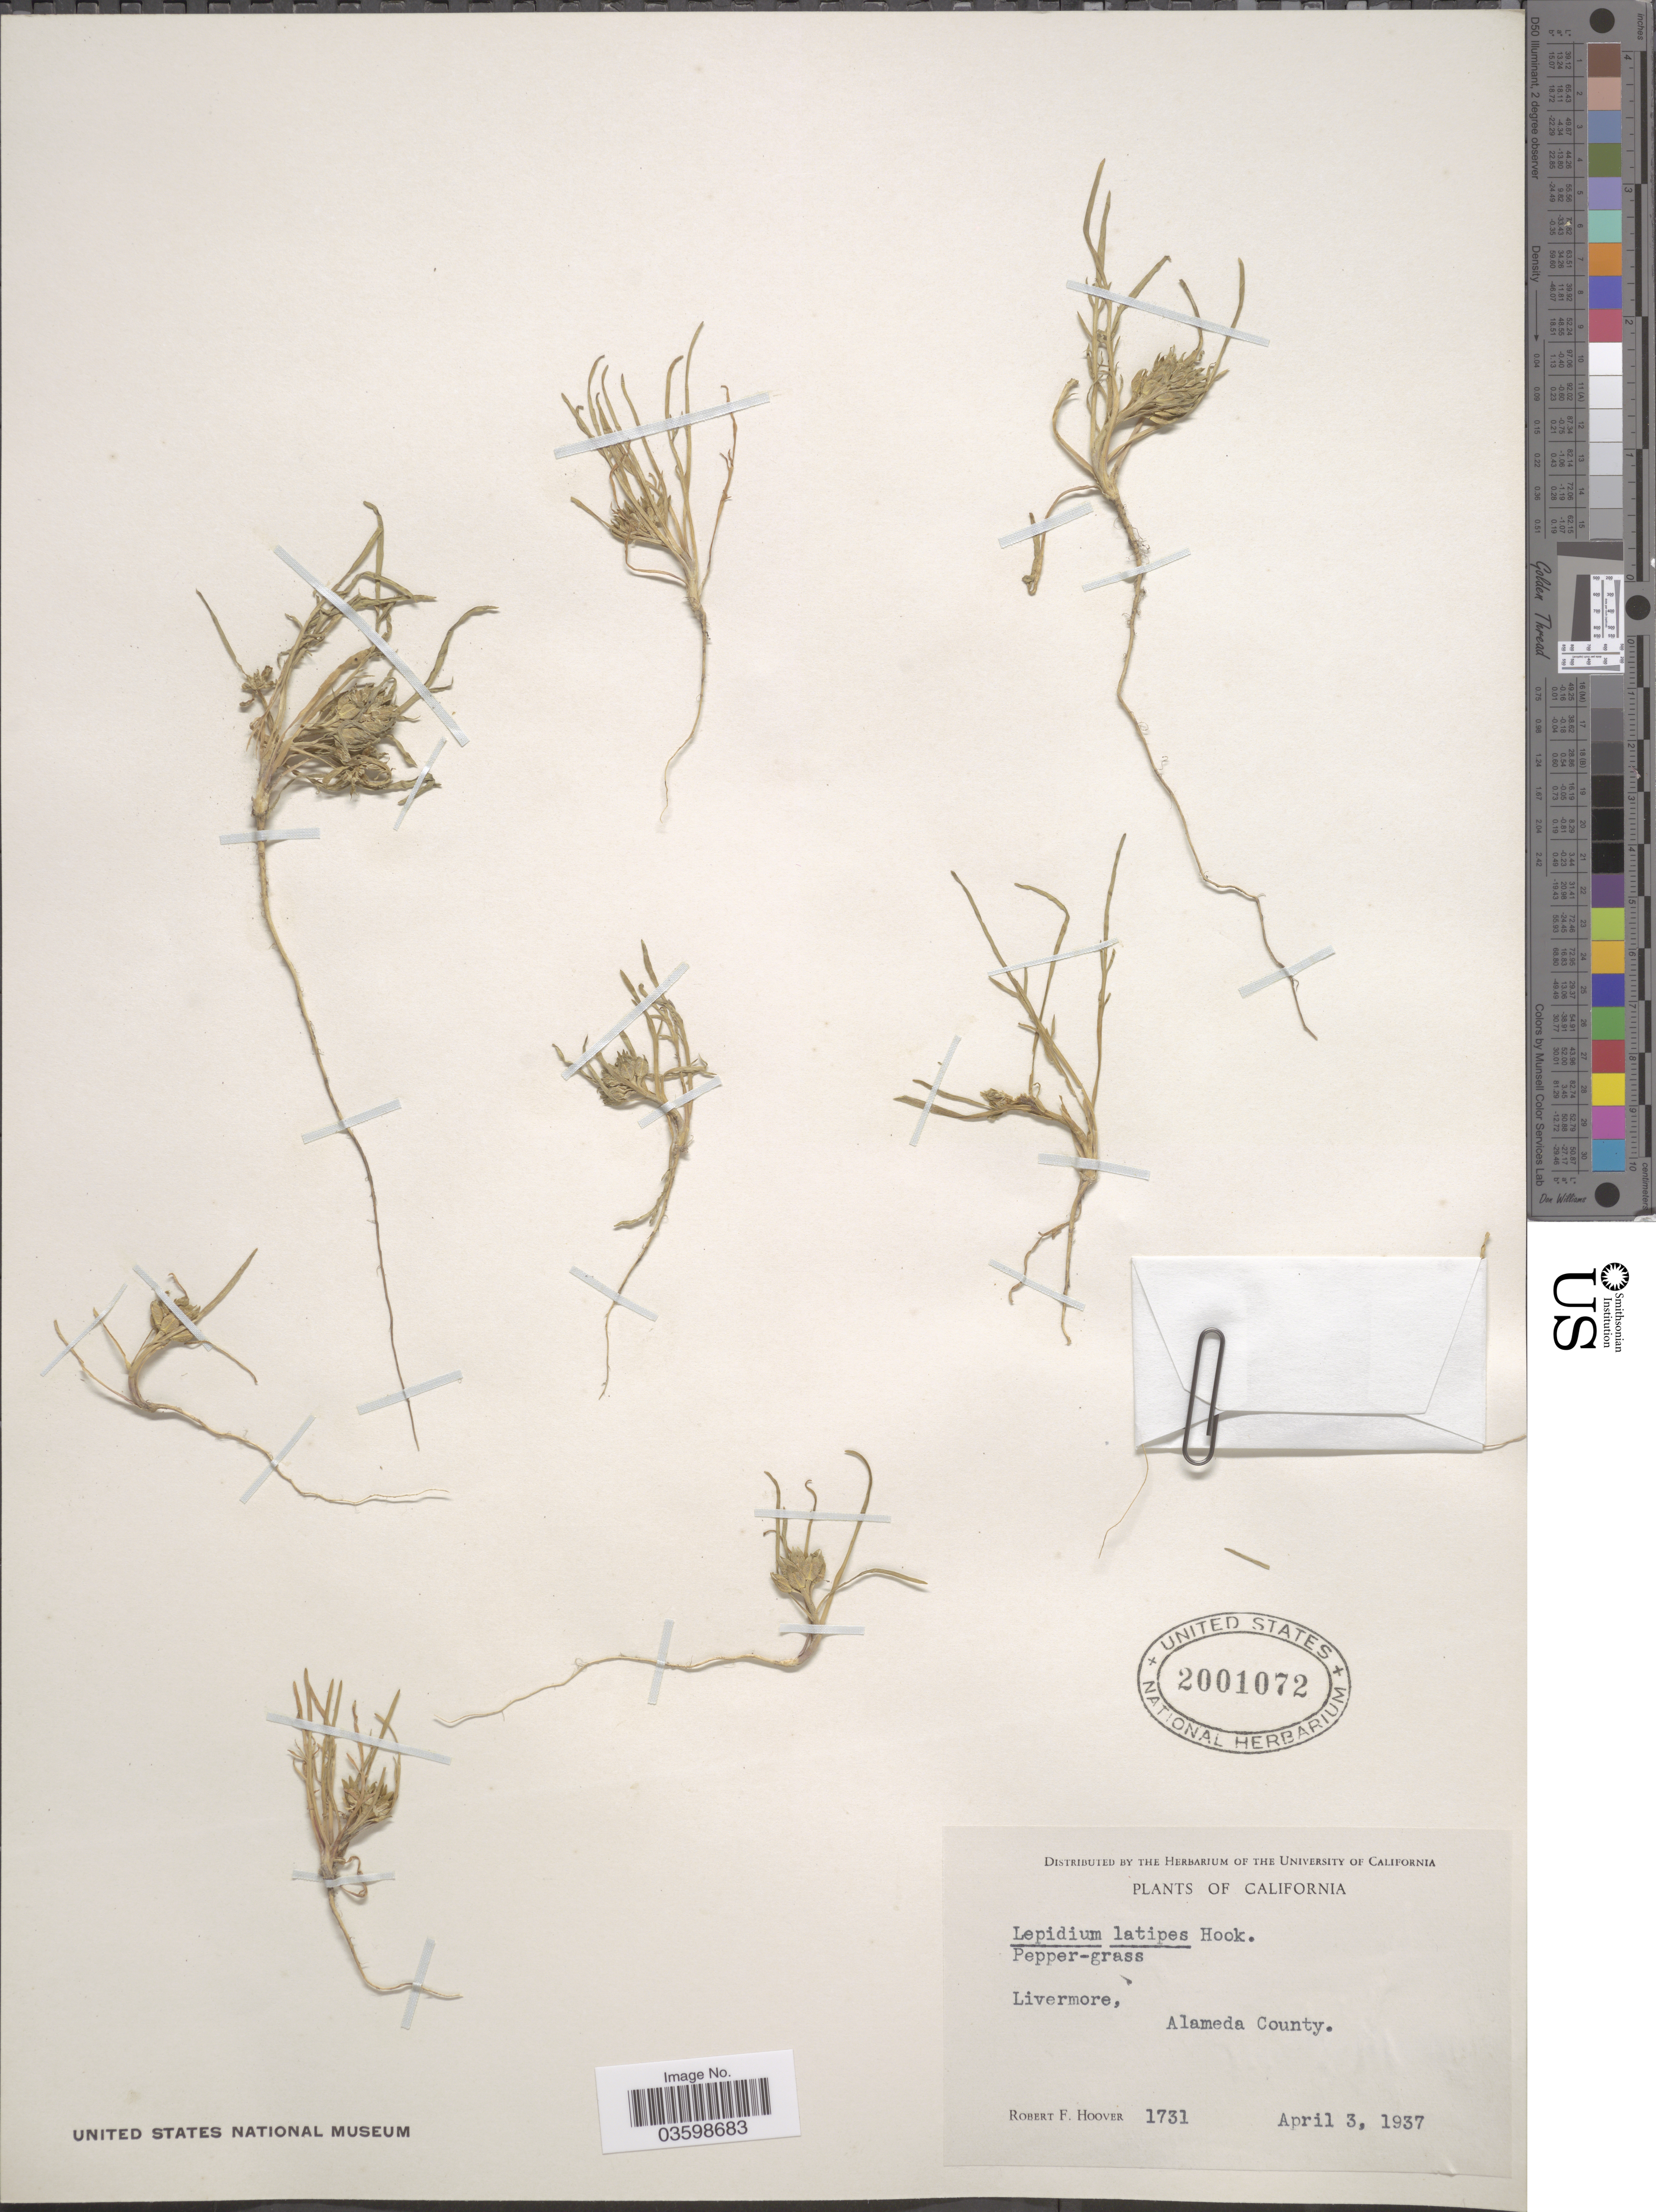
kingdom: Plantae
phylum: Tracheophyta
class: Magnoliopsida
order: Brassicales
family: Brassicaceae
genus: Lepidium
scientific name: Lepidium latipes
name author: Hook.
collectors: R. F. Hoover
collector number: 1731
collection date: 1937-04-03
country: United States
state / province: California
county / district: Alameda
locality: Livermore, Alameda County.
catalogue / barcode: US 2001072